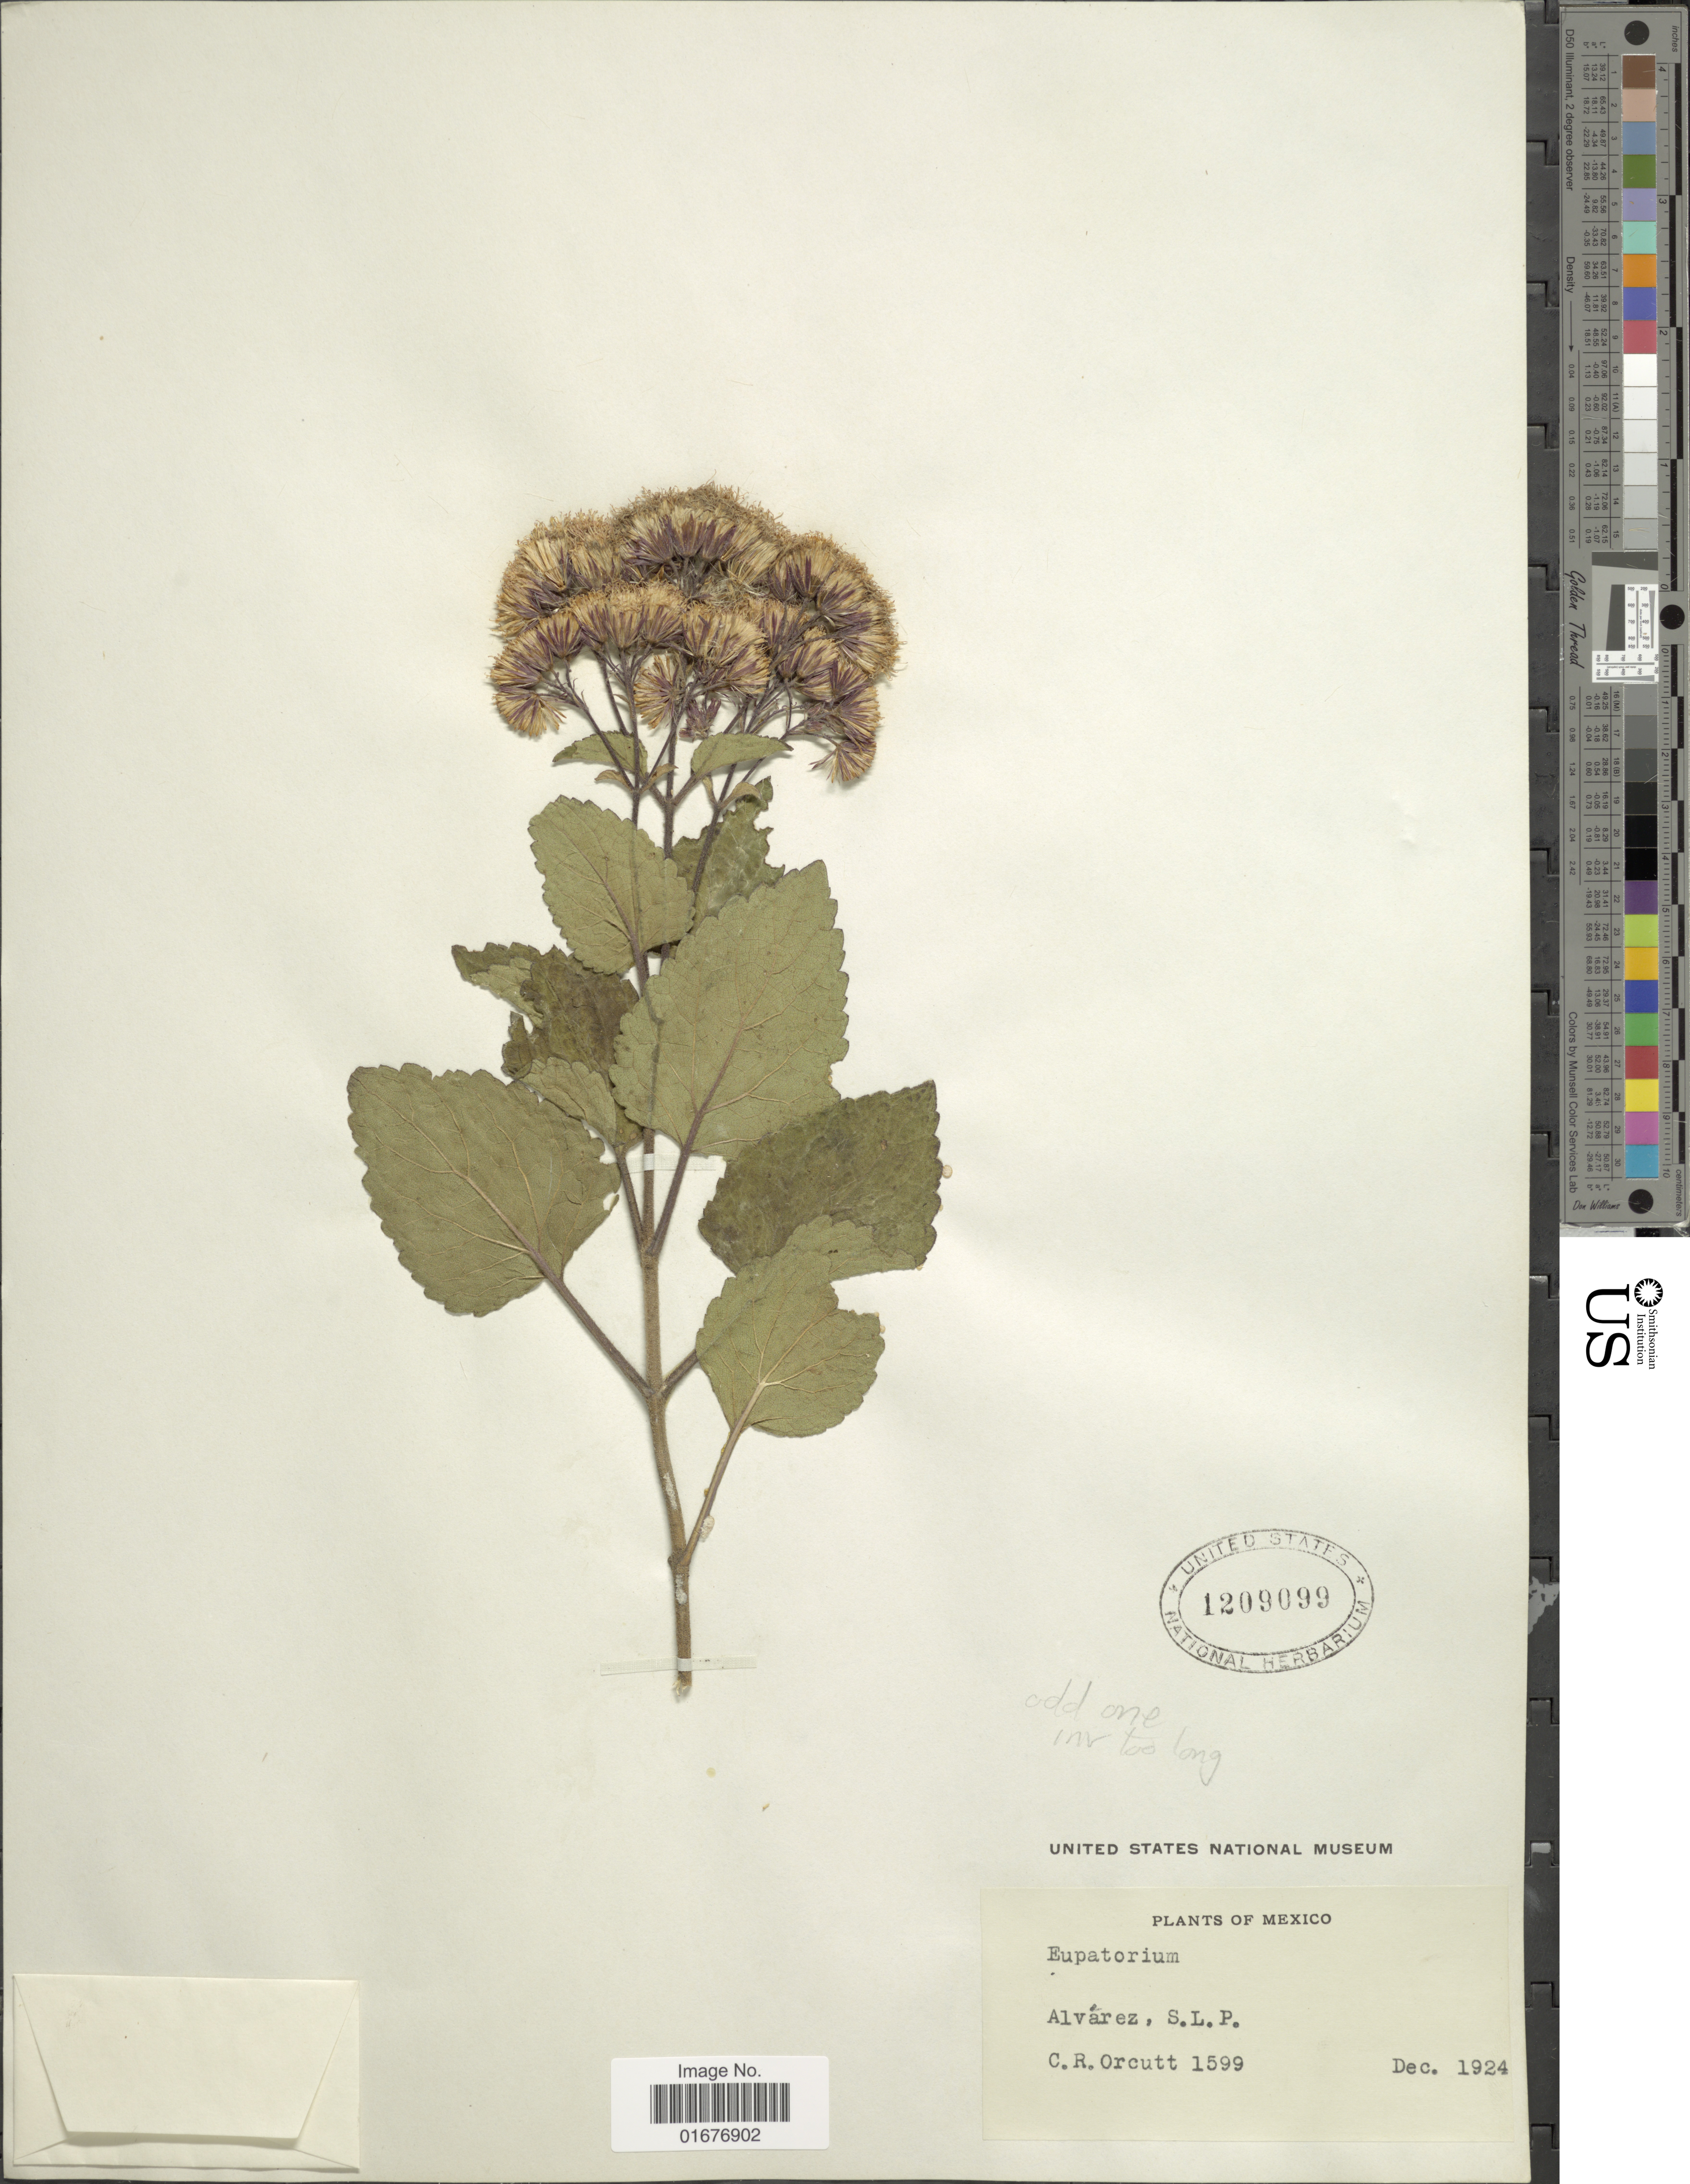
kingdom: Plantae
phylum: Tracheophyta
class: Magnoliopsida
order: Asterales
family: Asteraceae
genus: Ageratina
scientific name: Ageratina subpenninervia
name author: (Sch. Bip. ex Klatt) R.M. King & H. Rob.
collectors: C. R. Orcutt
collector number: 1599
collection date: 1924-12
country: Mexico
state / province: San Luis Potosí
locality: Alvarez, S. L. P.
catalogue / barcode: US 1209099